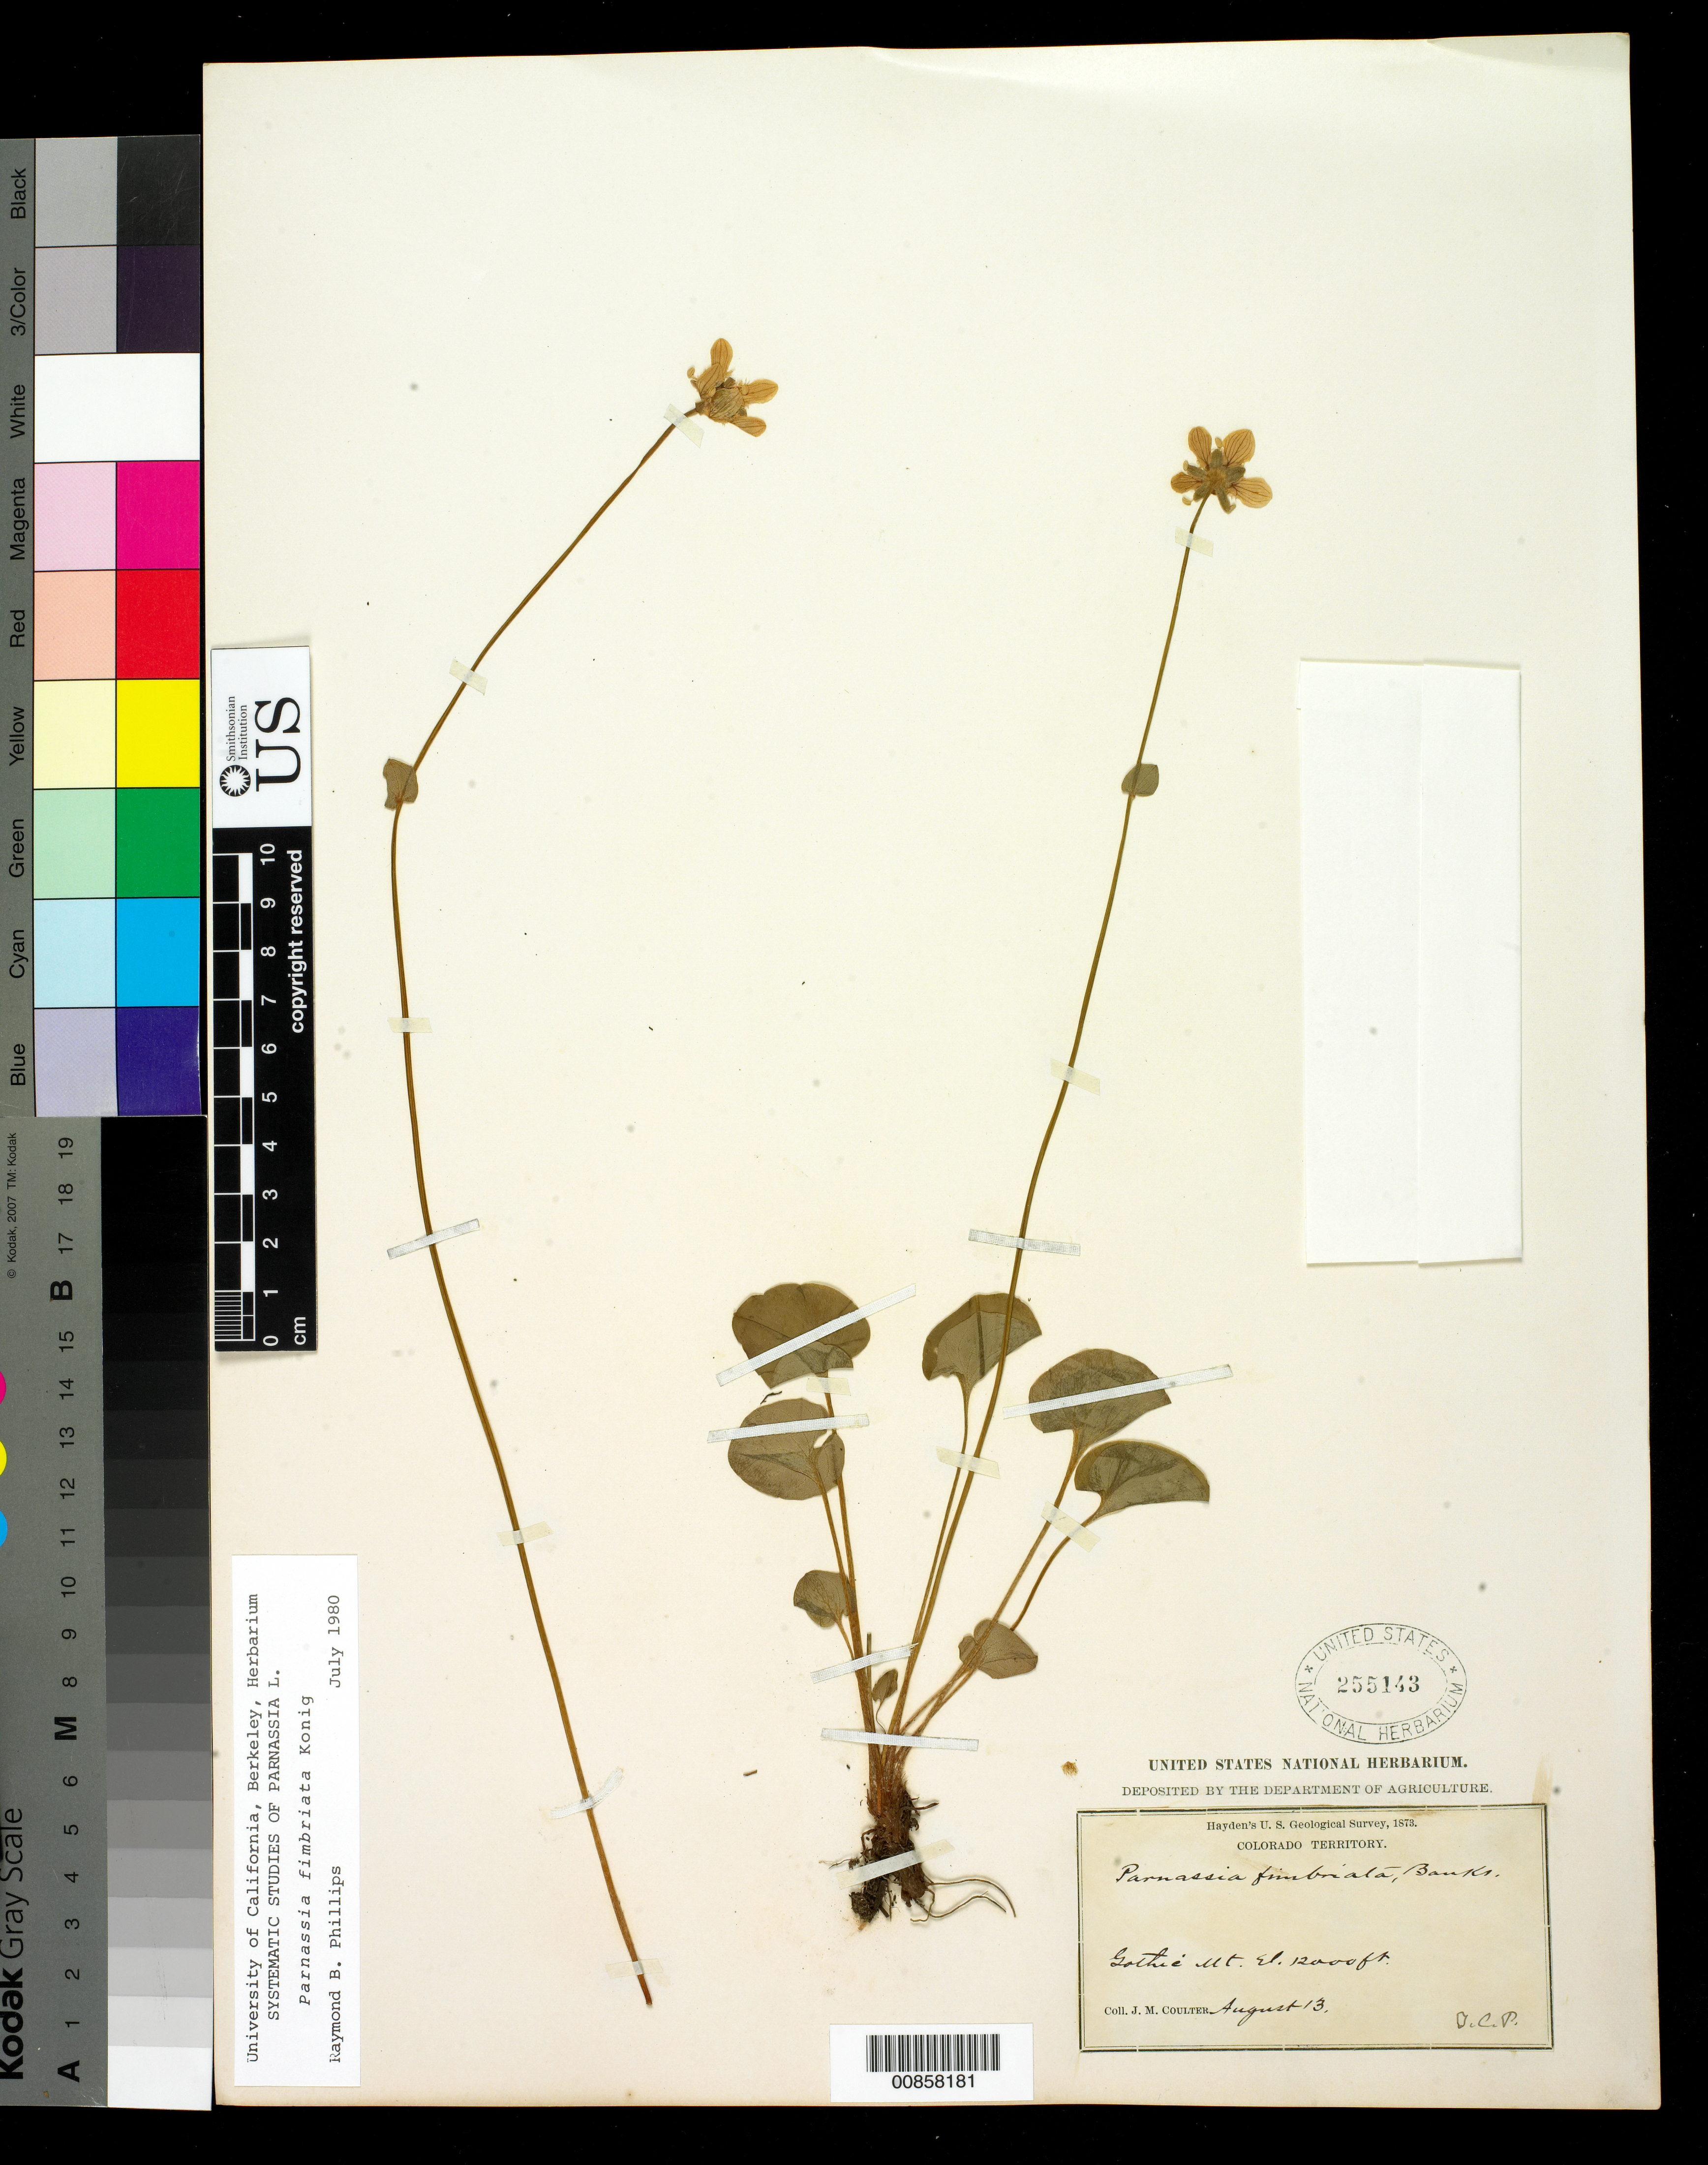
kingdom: Plantae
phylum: Tracheophyta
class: Magnoliopsida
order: Celastrales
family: Parnassiaceae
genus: Parnassia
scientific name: Parnassia fimbriata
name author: K.D. Koenig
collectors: J. M. Coulter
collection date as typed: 13 Aug 1873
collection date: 1873-08-13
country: United States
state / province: Colorado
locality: Gothic Mt.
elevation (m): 3658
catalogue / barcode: US 255143